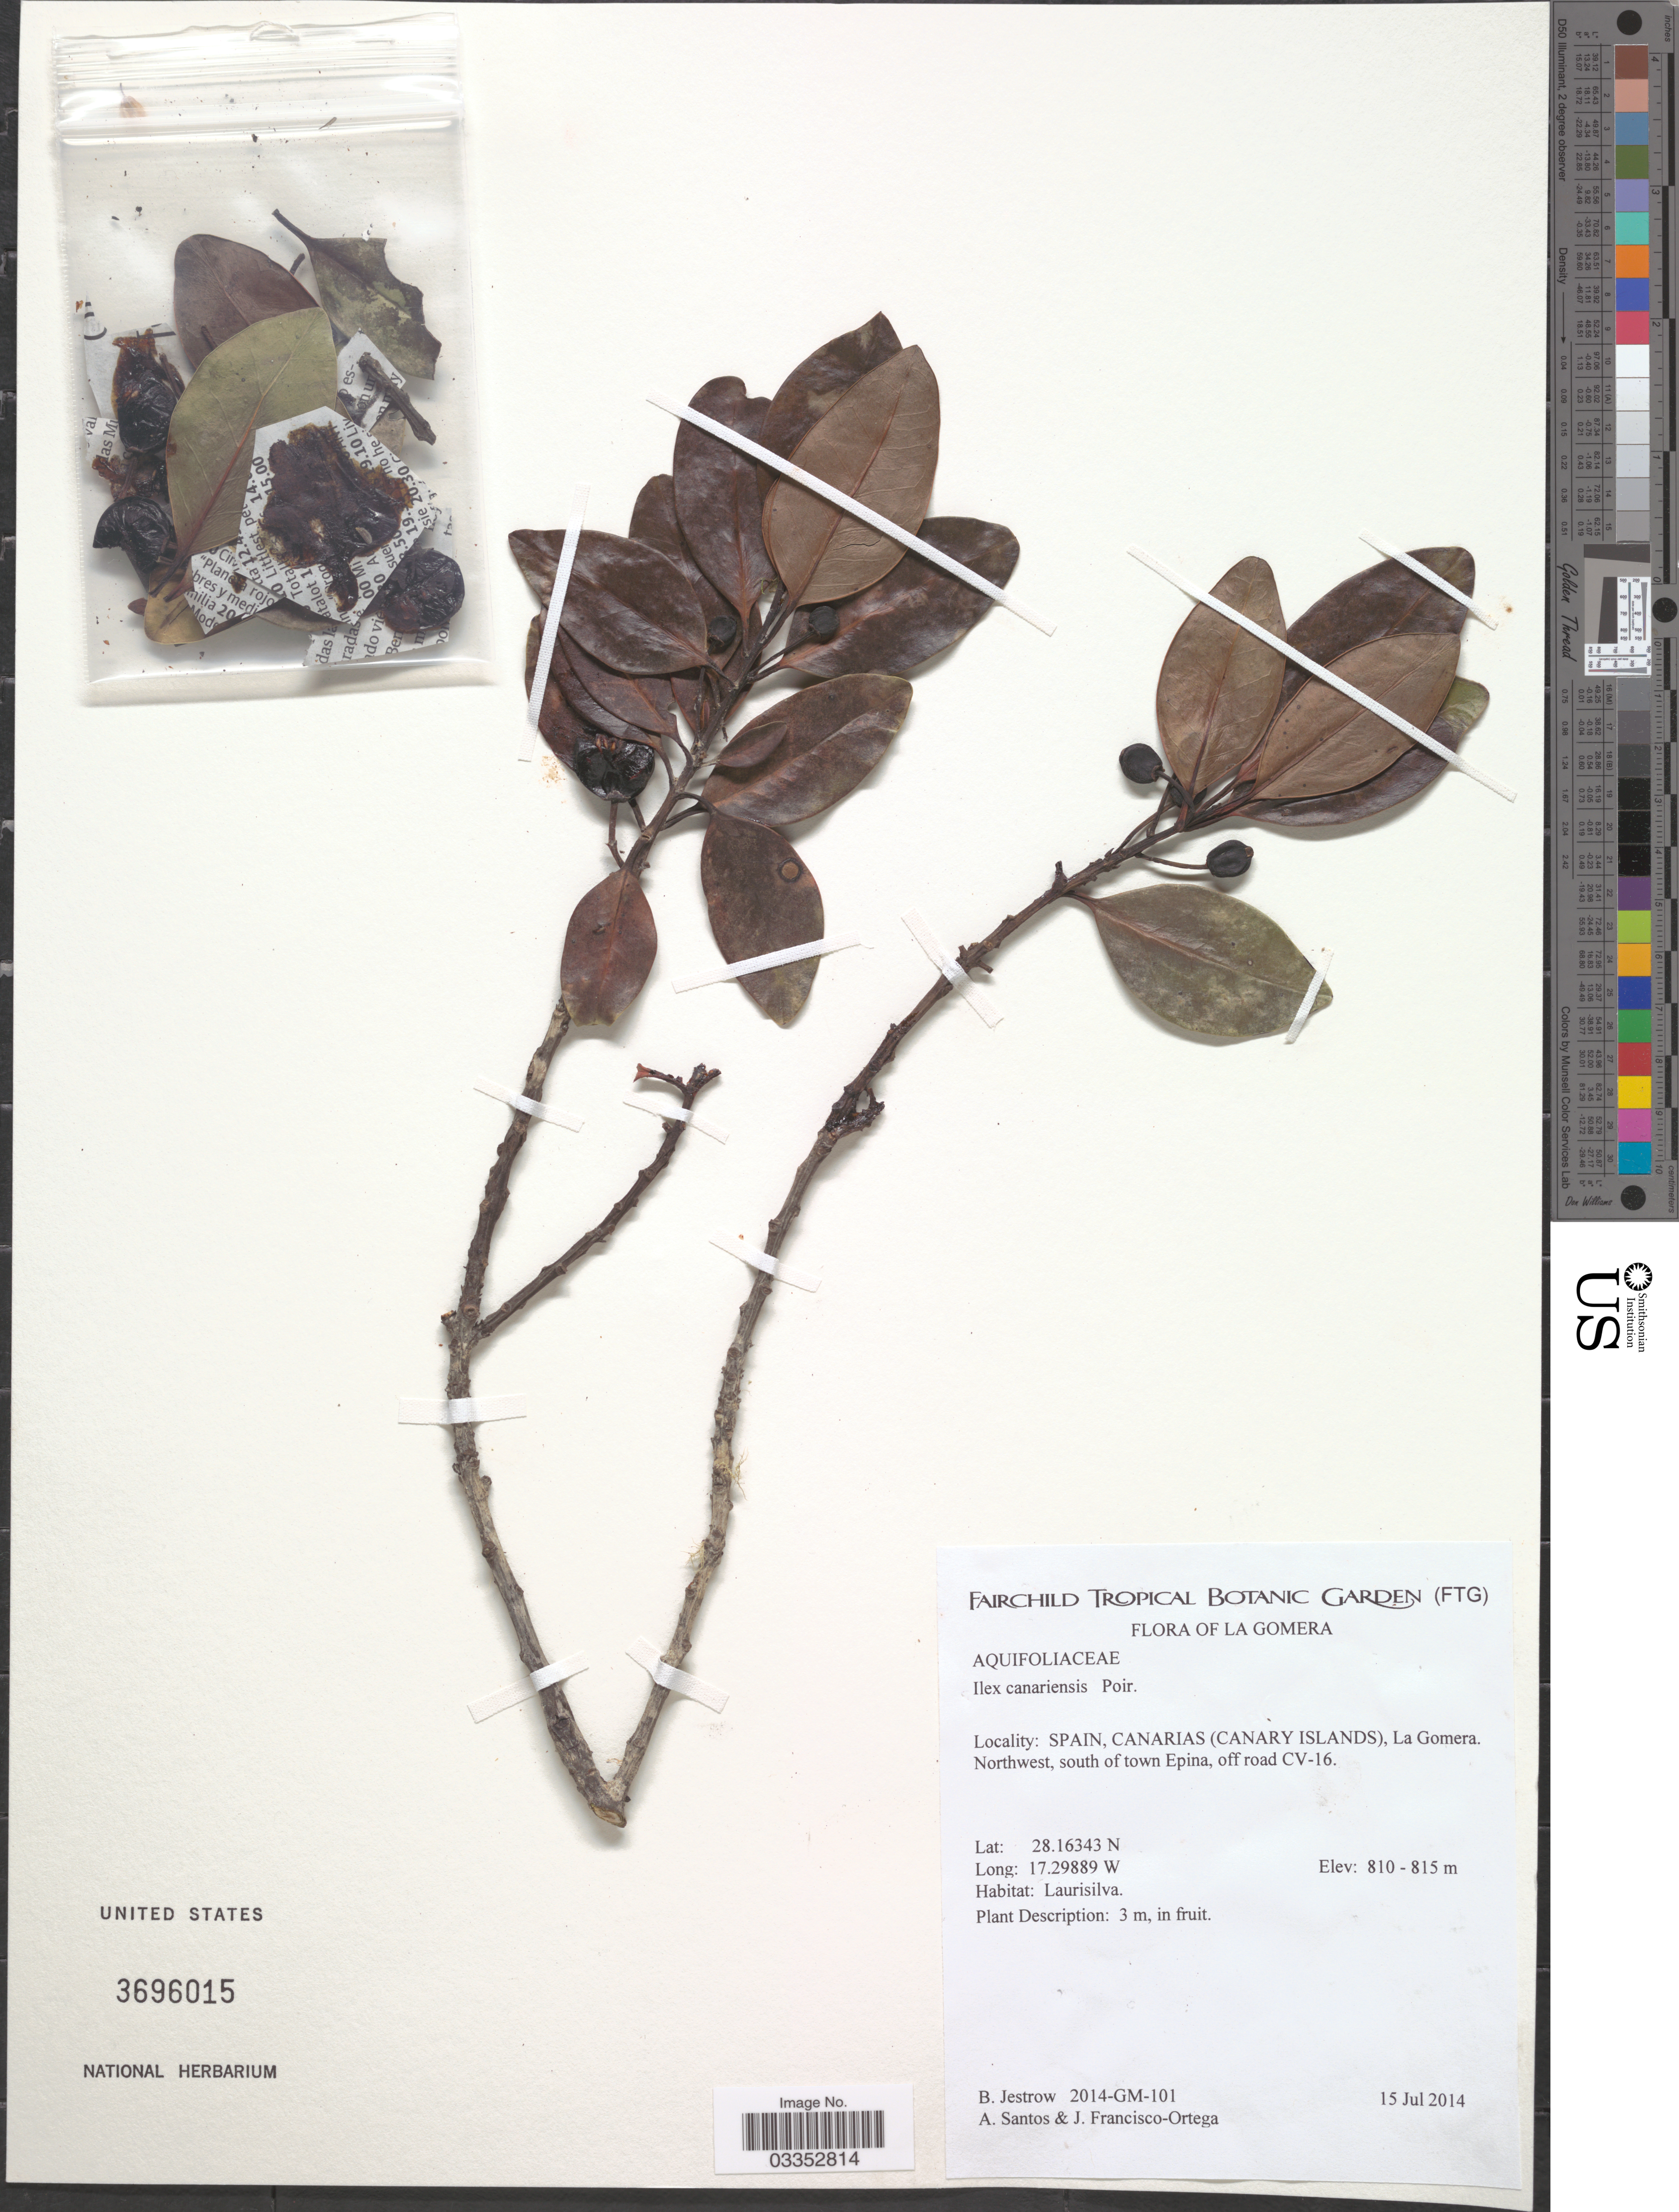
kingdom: Plantae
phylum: Tracheophyta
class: Magnoliopsida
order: Aquifoliales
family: Aquifoliaceae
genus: Ilex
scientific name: Ilex canariensis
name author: Poir.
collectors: B. Jestrow, A. Santos & J. Fransisco-Ortega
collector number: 2014-GM-101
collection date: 2014-07-15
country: Spain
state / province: Canarias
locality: La Gomera, Spain, Canarias (Canary Islands), La Gomera. Northwest, south of town Epina, off road CV-16.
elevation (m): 810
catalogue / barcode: US 3696015